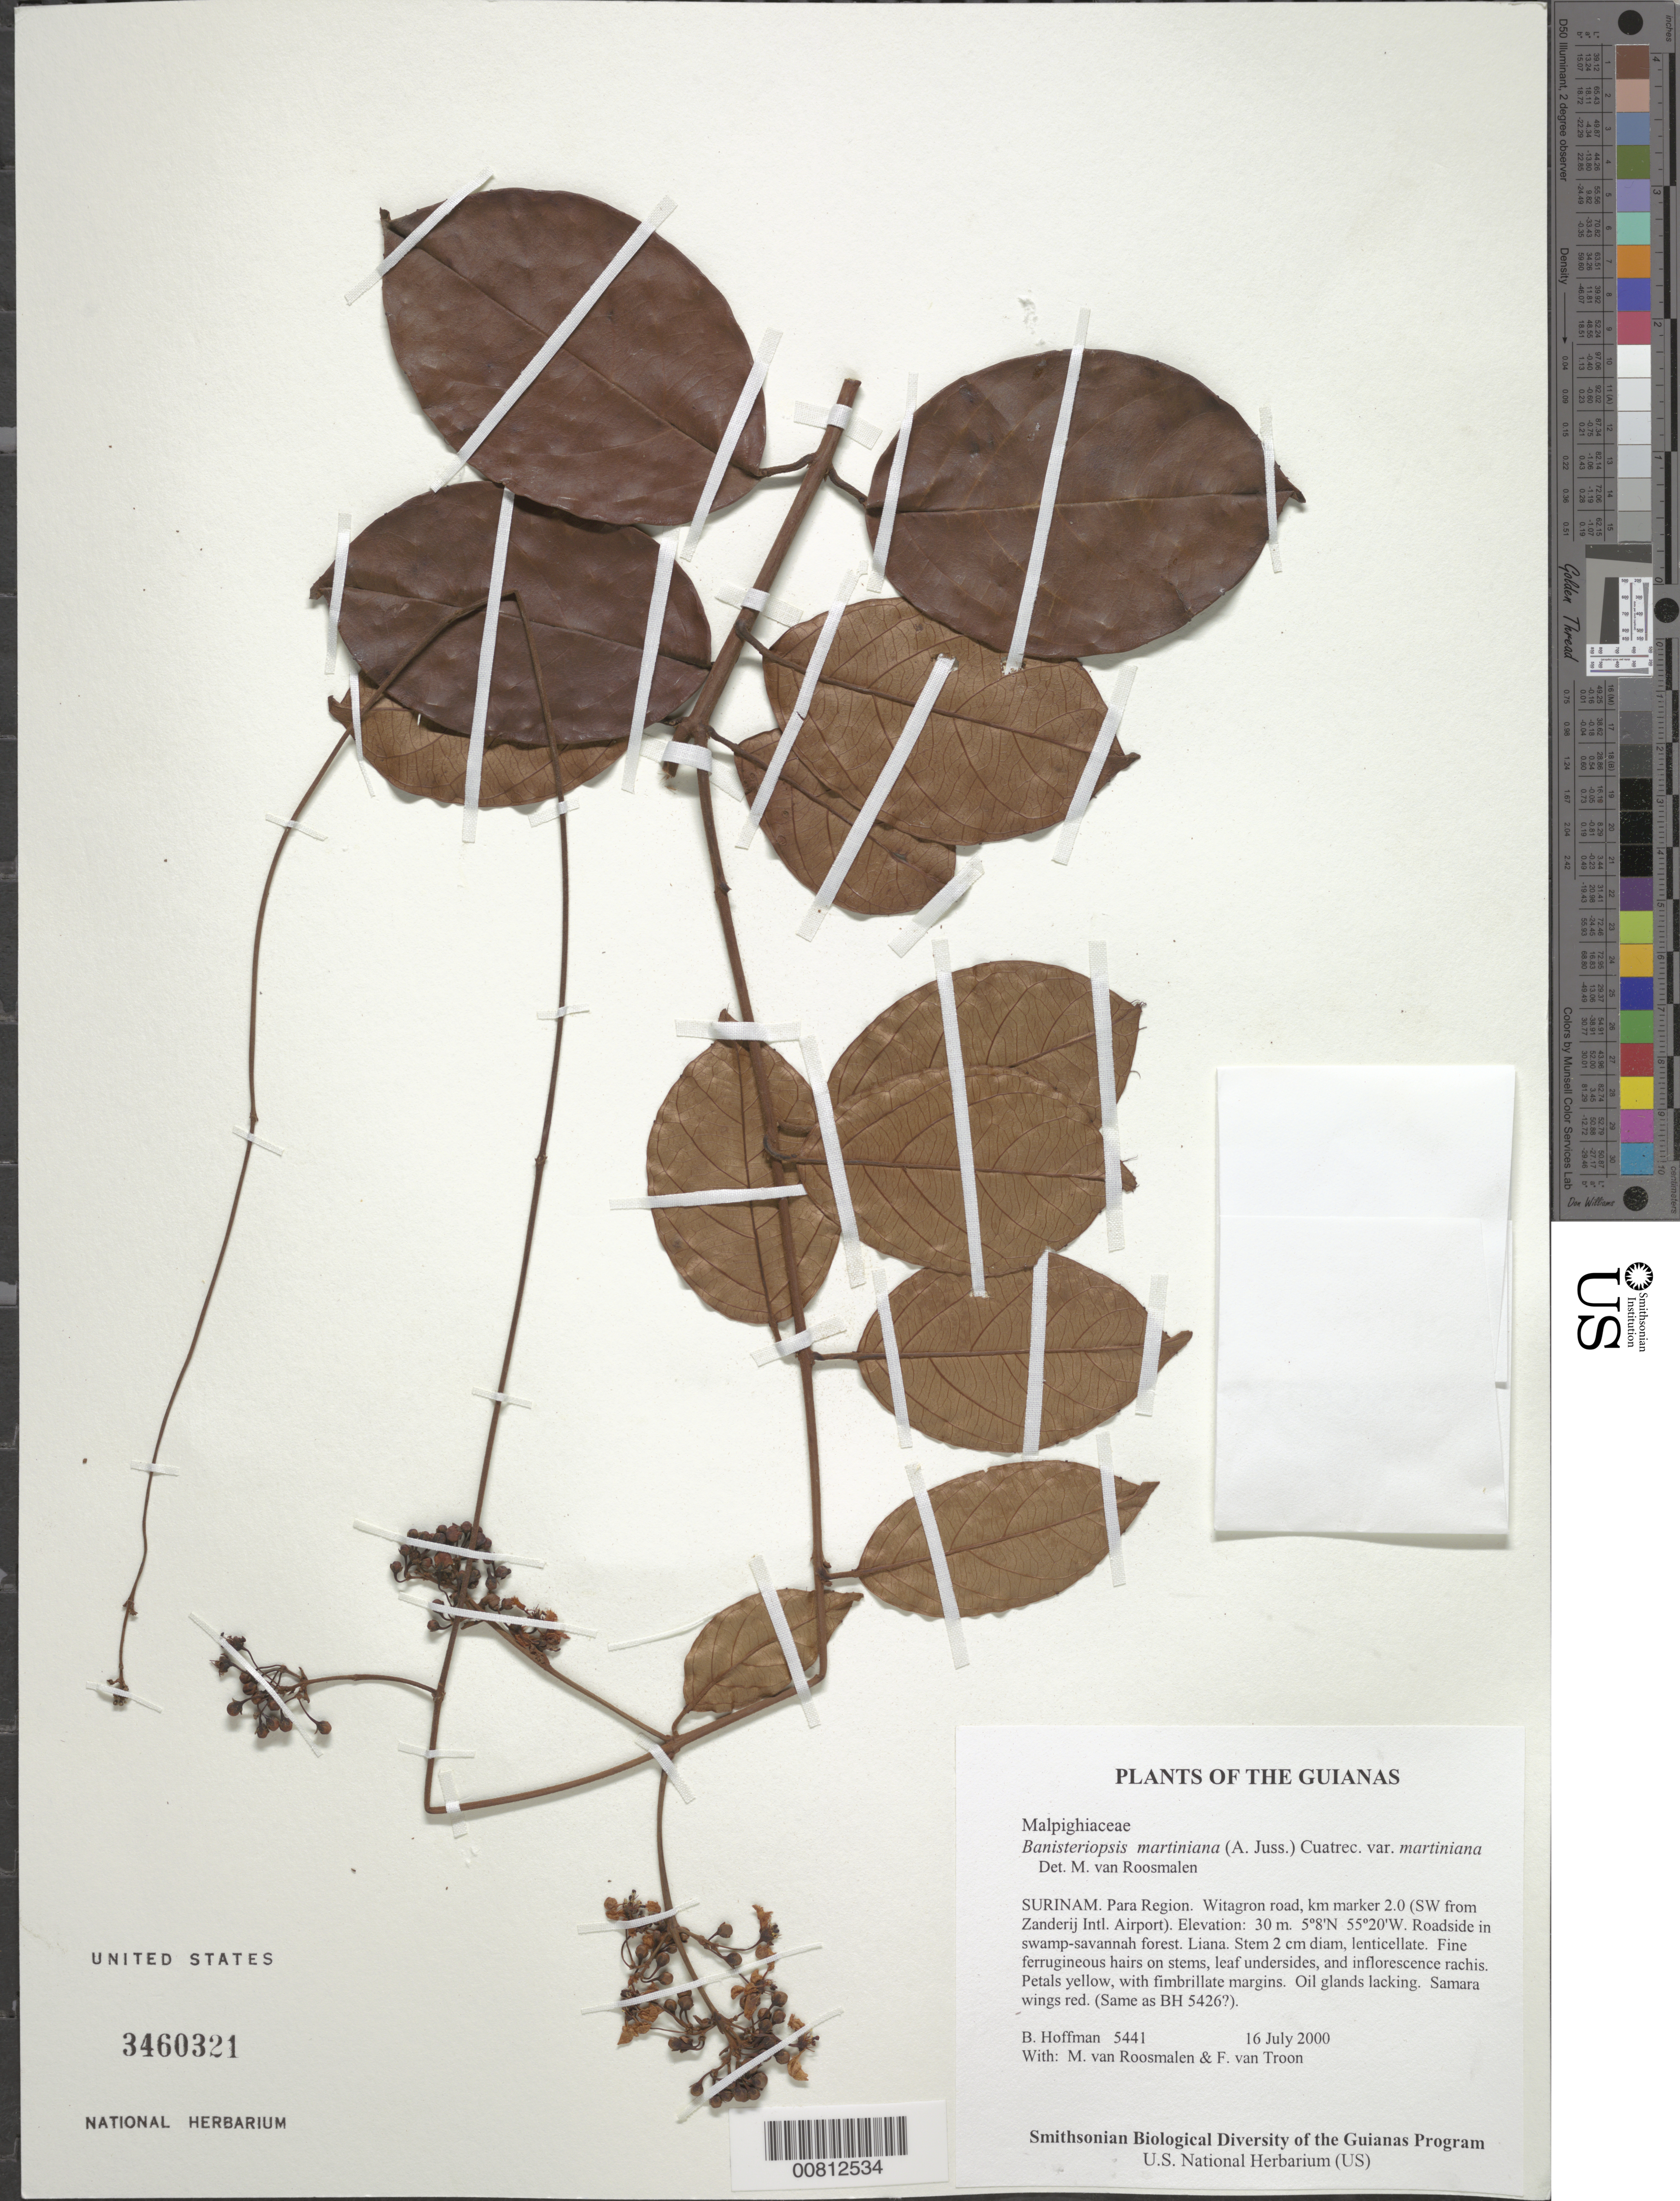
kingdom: Plantae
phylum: Tracheophyta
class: Magnoliopsida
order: Malpighiales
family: Malpighiaceae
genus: Banisteriopsis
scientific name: Banisteriopsis martiniana var. martiniana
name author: (A. Juss.) Cuatrec.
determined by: Roosmalen, M. van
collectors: B. Hoffman, M. Roosmalen & F. Van Troon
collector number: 5441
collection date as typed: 16 July 2000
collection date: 2000-07-16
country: Suriname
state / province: Para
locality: Witagron road, km marker 2.0 (SW from Zanderij Intl. Airport)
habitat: Roadside in swamp-savanna forest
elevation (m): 30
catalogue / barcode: US 3460321